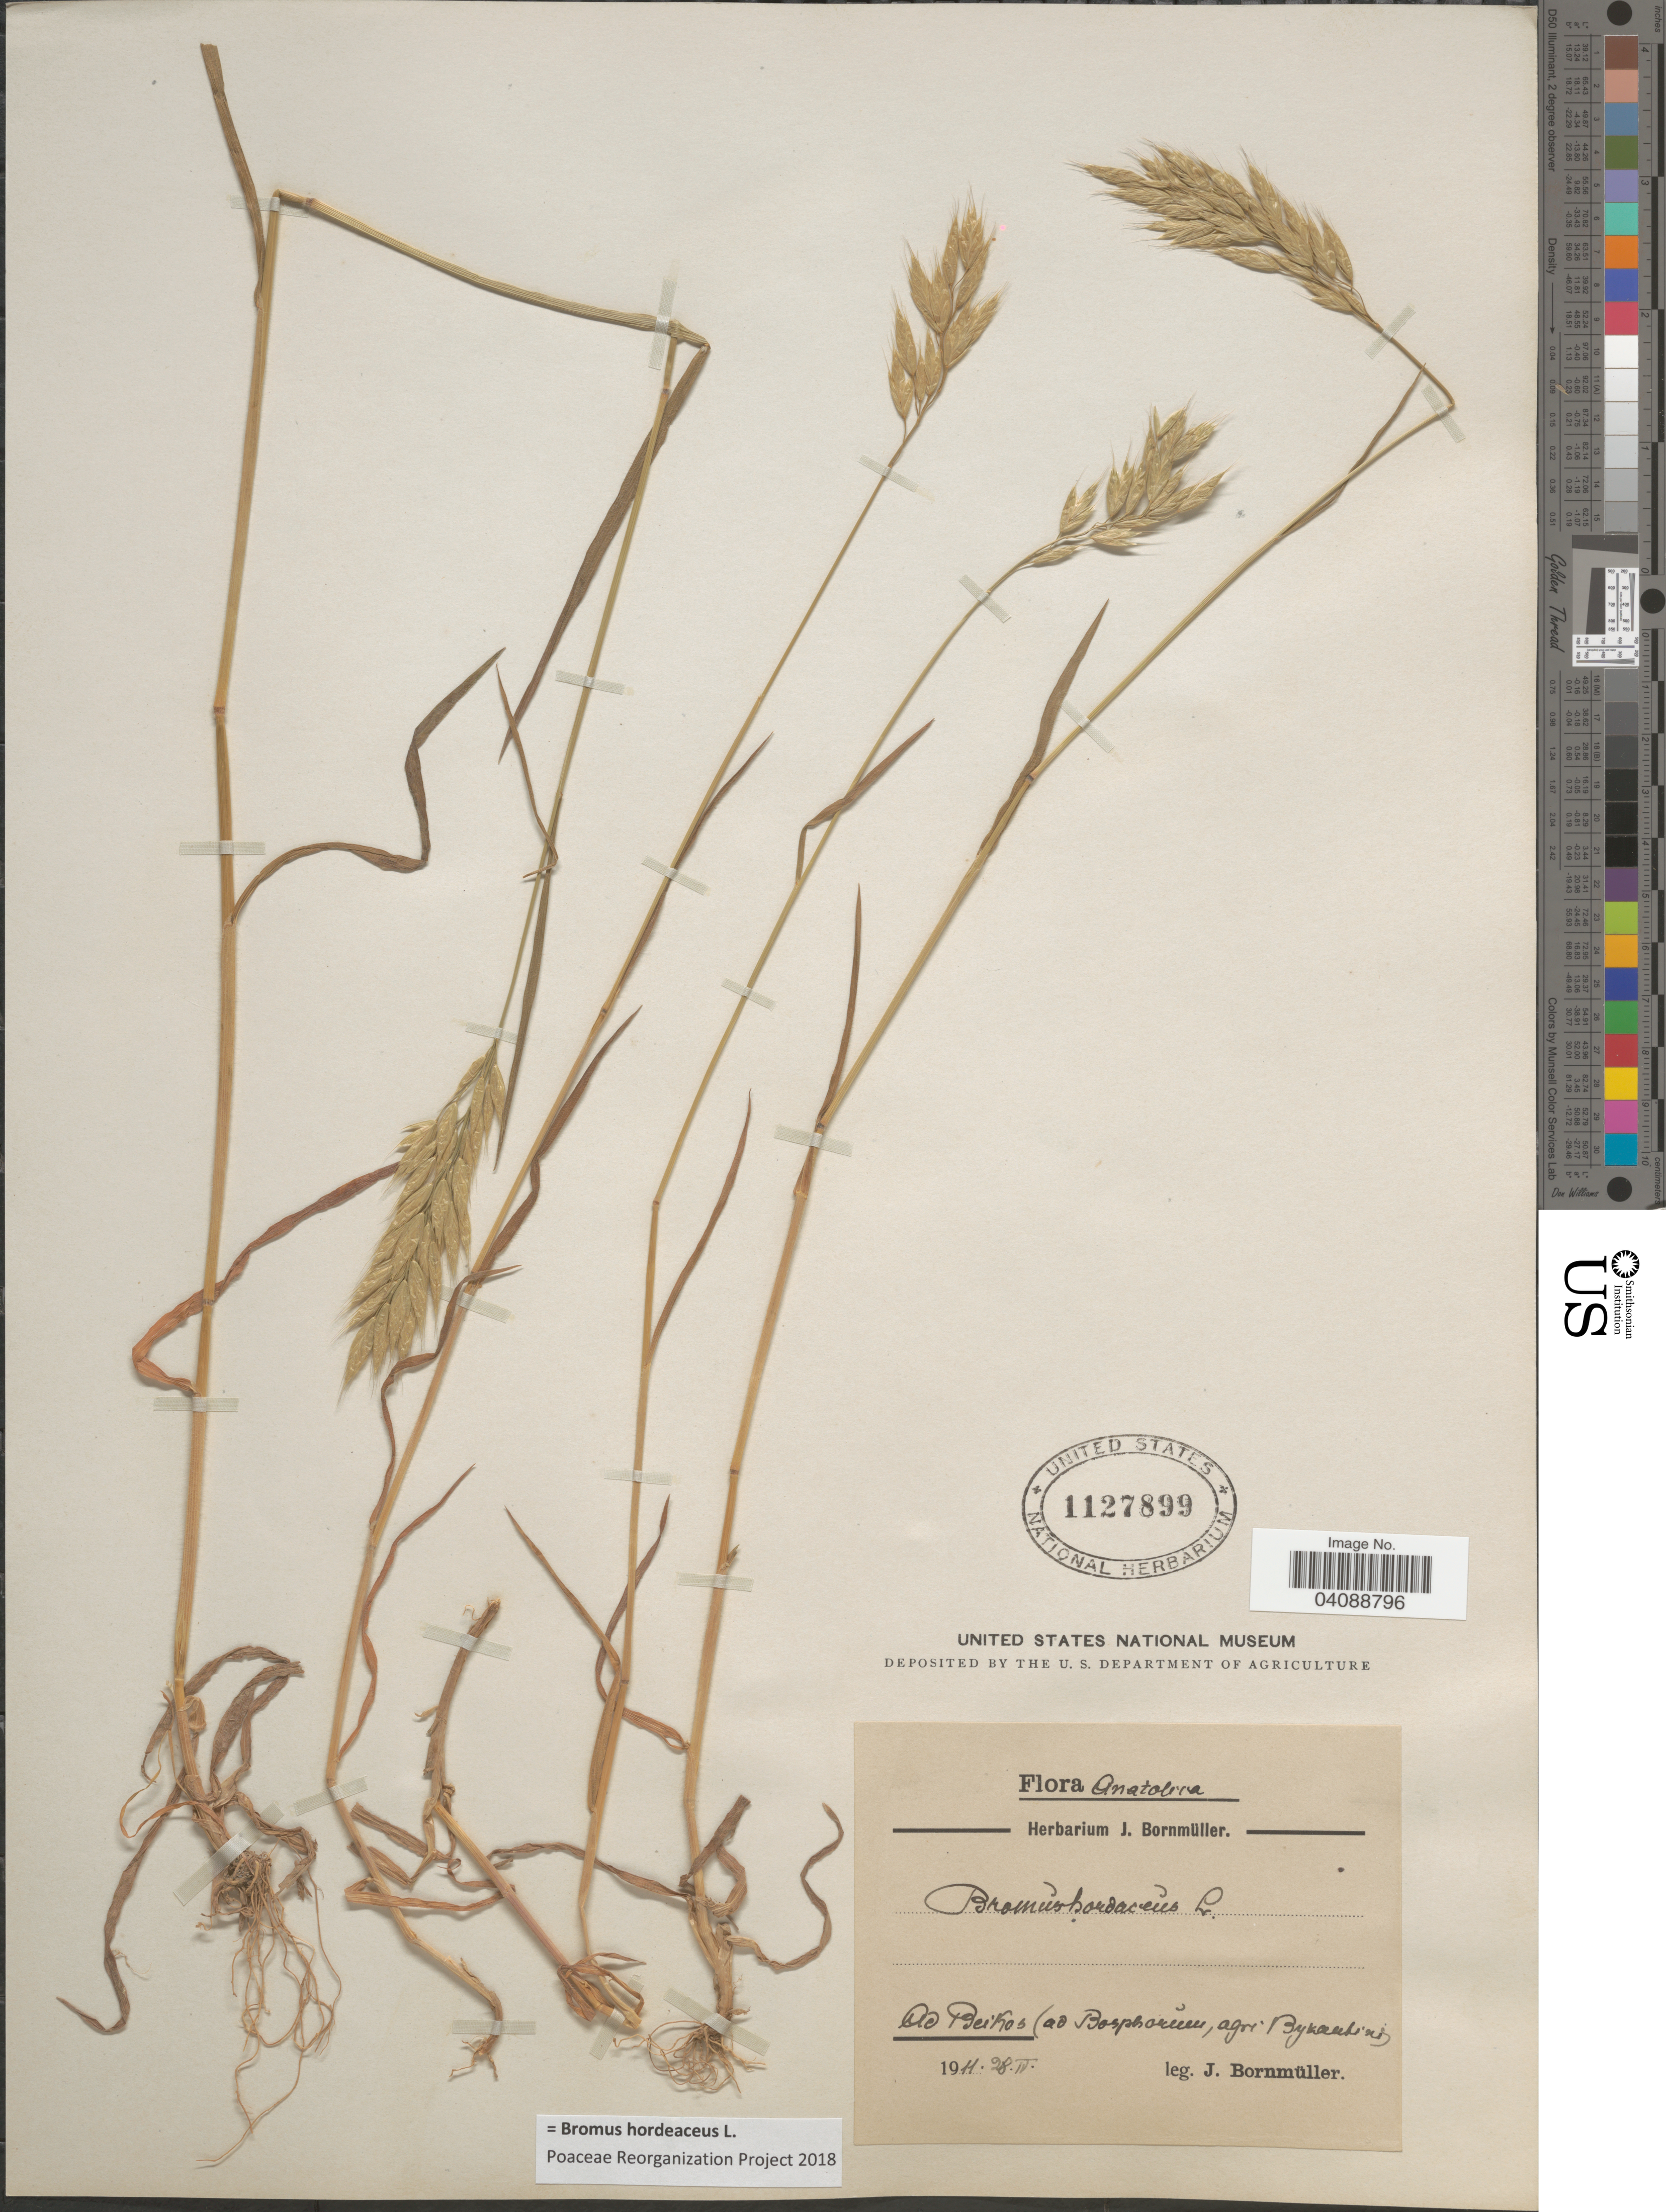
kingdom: Plantae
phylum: Tracheophyta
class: Liliopsida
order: Poales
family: Poaceae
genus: Bromus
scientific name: Bromus hordeaceus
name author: L.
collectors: J. Bornmüller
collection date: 1911-04-28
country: Turkey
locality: Anatolica. Ad Beikos (Bosphorum, agri Bykantini).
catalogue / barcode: US 1127899